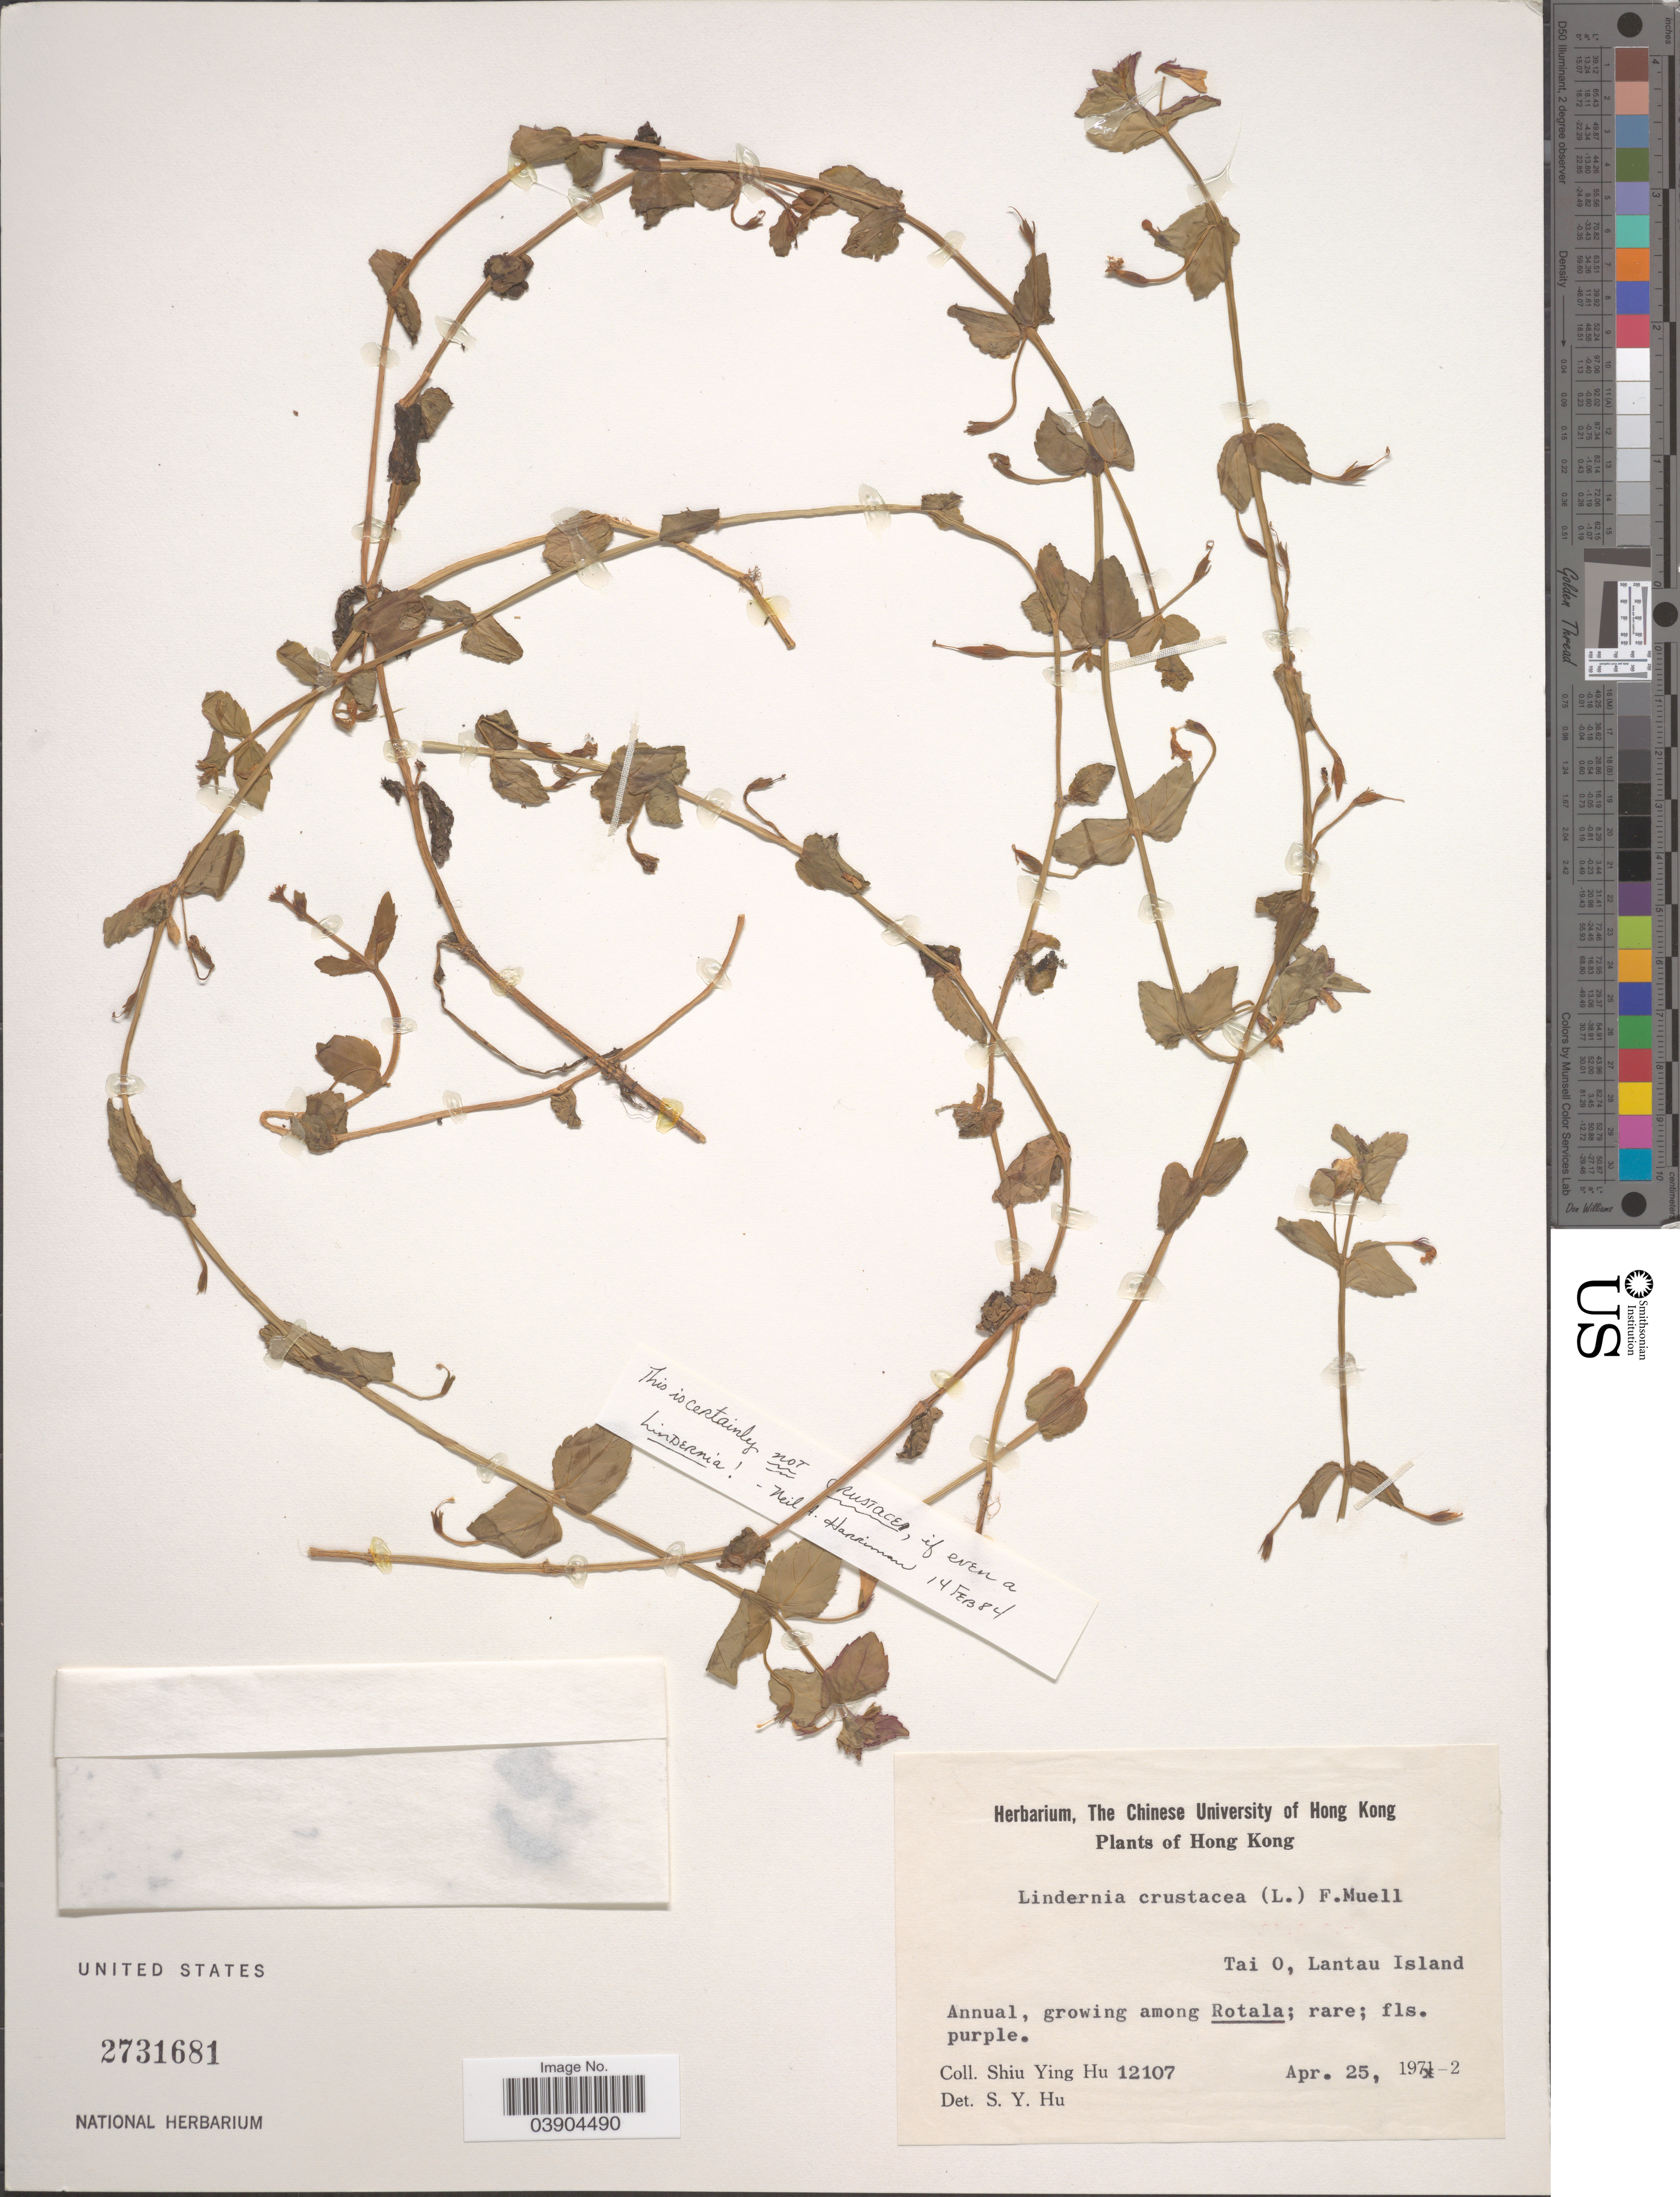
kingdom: Plantae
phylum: Tracheophyta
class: Magnoliopsida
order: Lamiales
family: Linderniaceae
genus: Lindernia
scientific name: Lindernia crustacea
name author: (L.) F. Muell.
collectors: S. Y. Hu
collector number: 12107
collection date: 1972-04-25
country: China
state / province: Hong Kong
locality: Tai O, Lantau Island.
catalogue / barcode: US 2731681